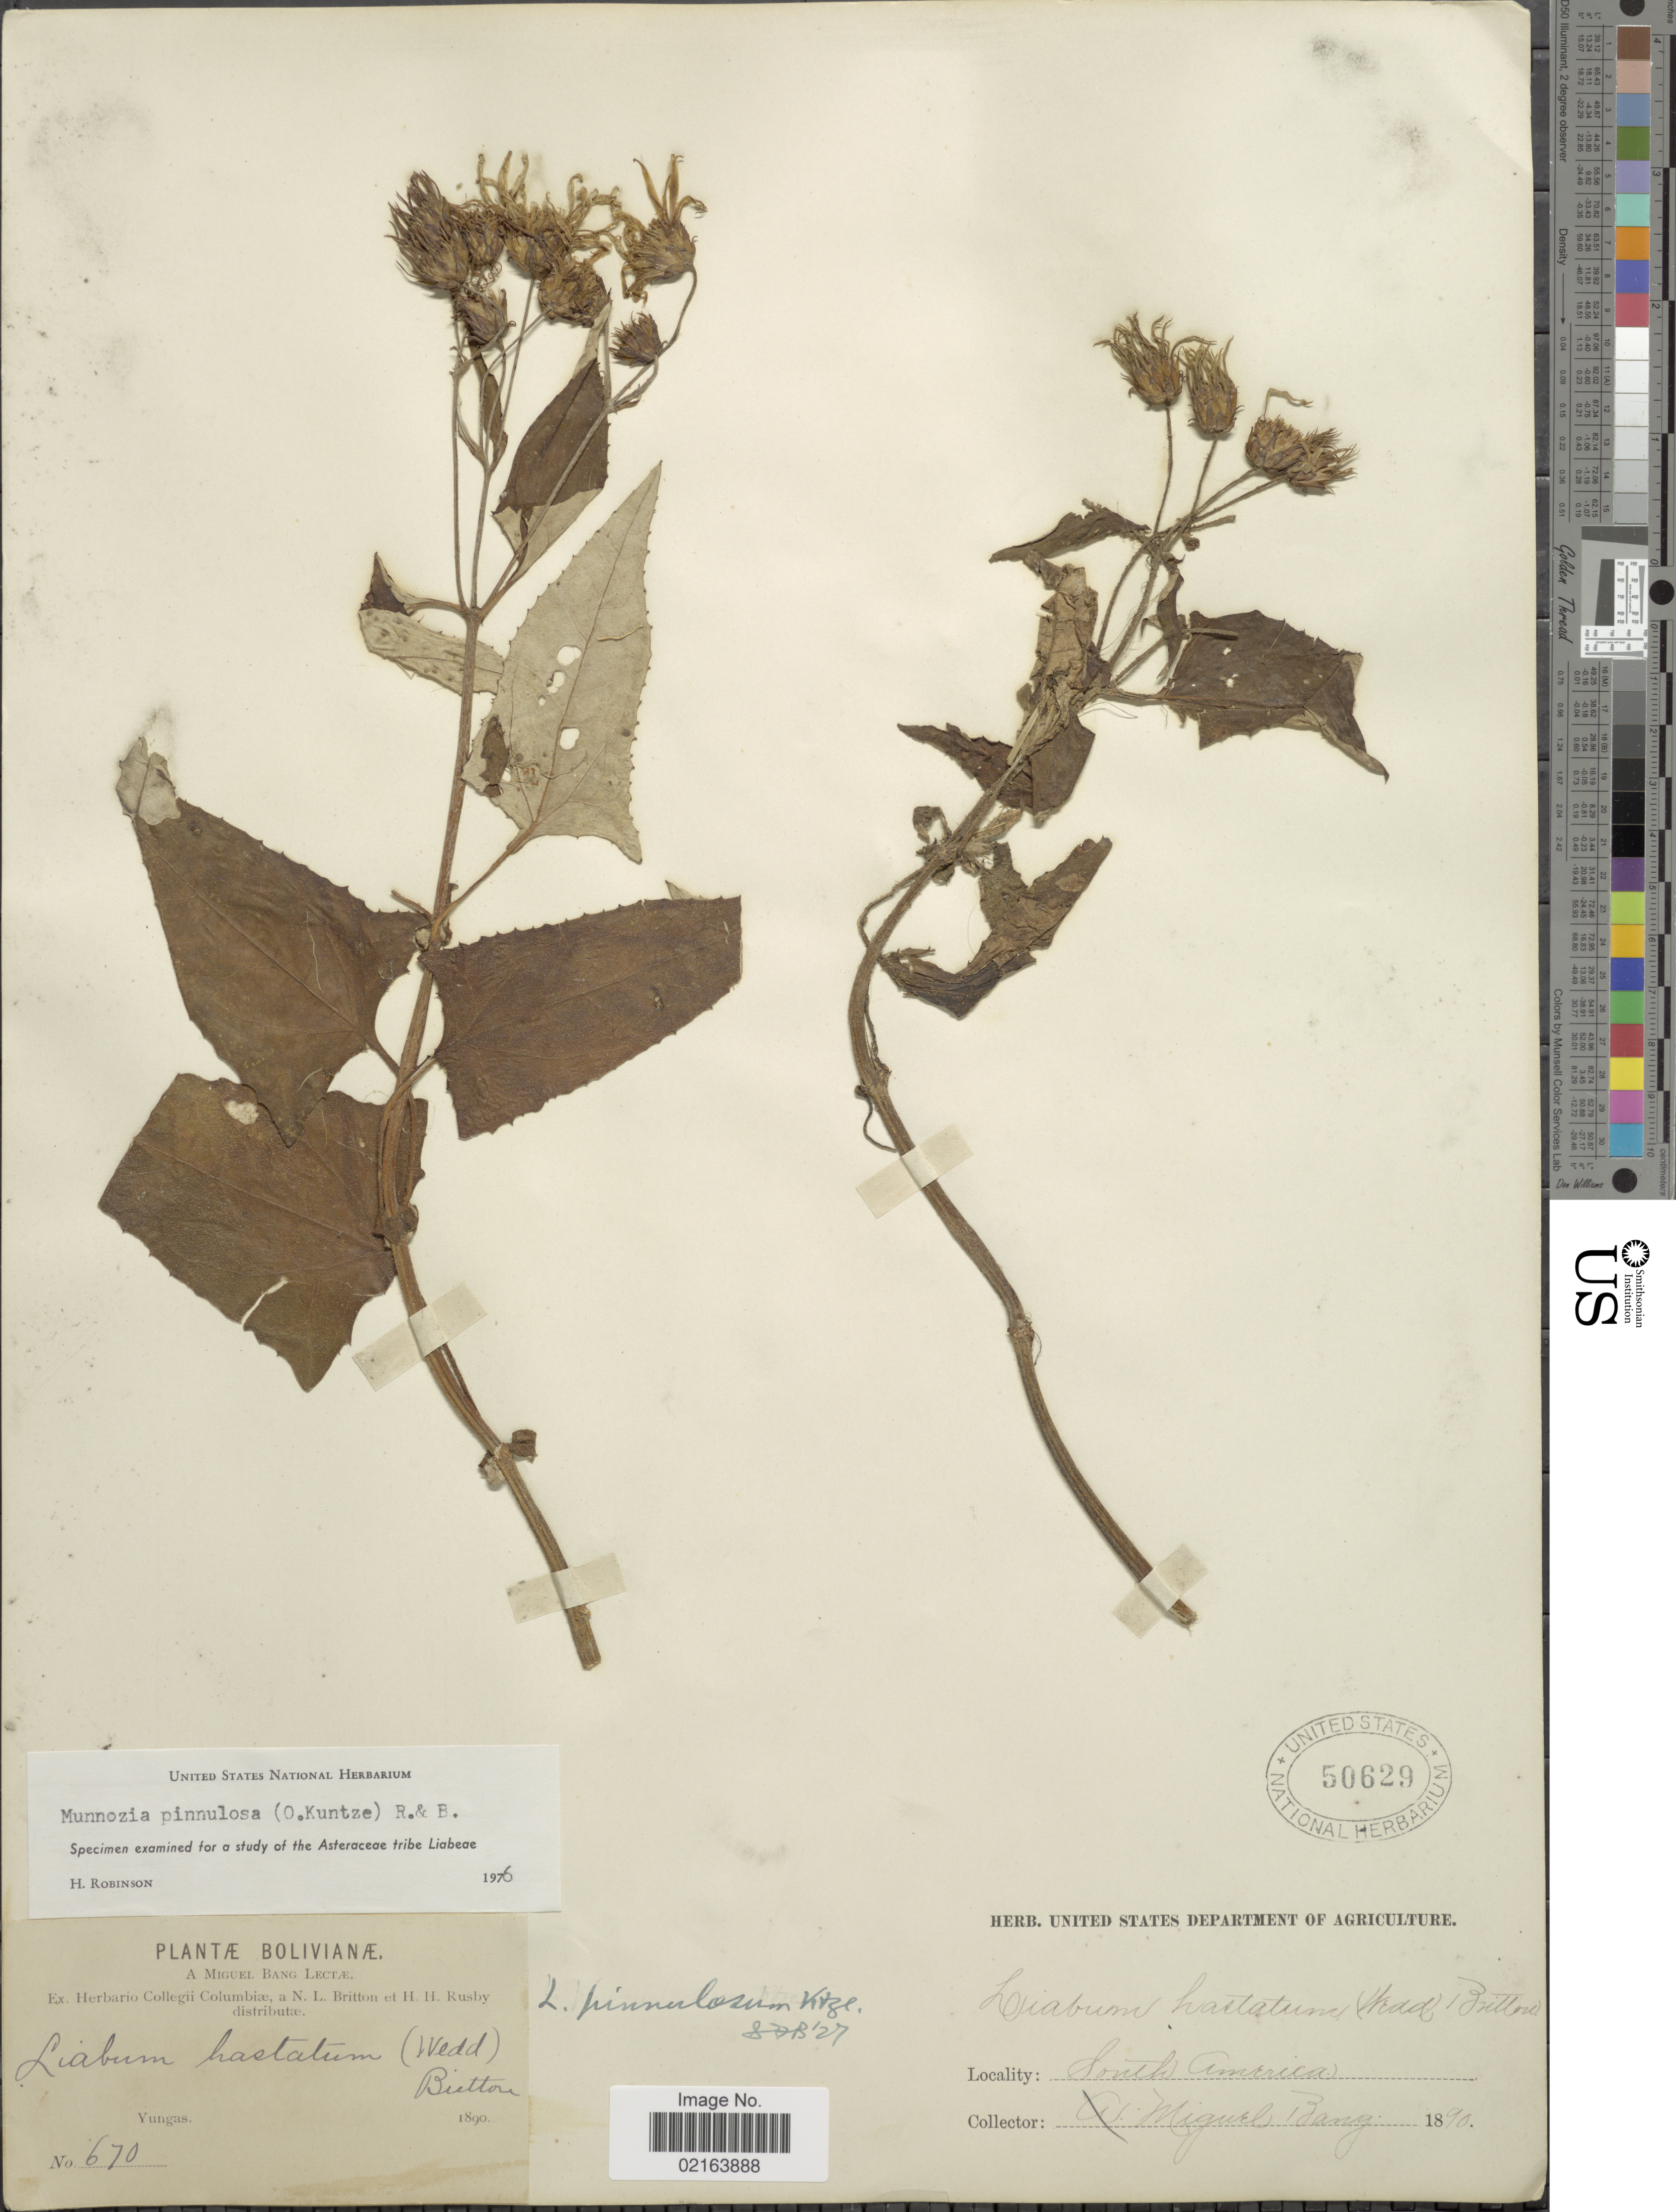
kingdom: Plantae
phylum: Tracheophyta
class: Magnoliopsida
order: Asterales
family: Asteraceae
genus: Munnozia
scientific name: Munnozia pinnulosa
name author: (Kuntze) H. Rob. & Brettell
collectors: M. Bang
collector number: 670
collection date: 1890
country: Bolivia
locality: Yungas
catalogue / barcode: US 50629